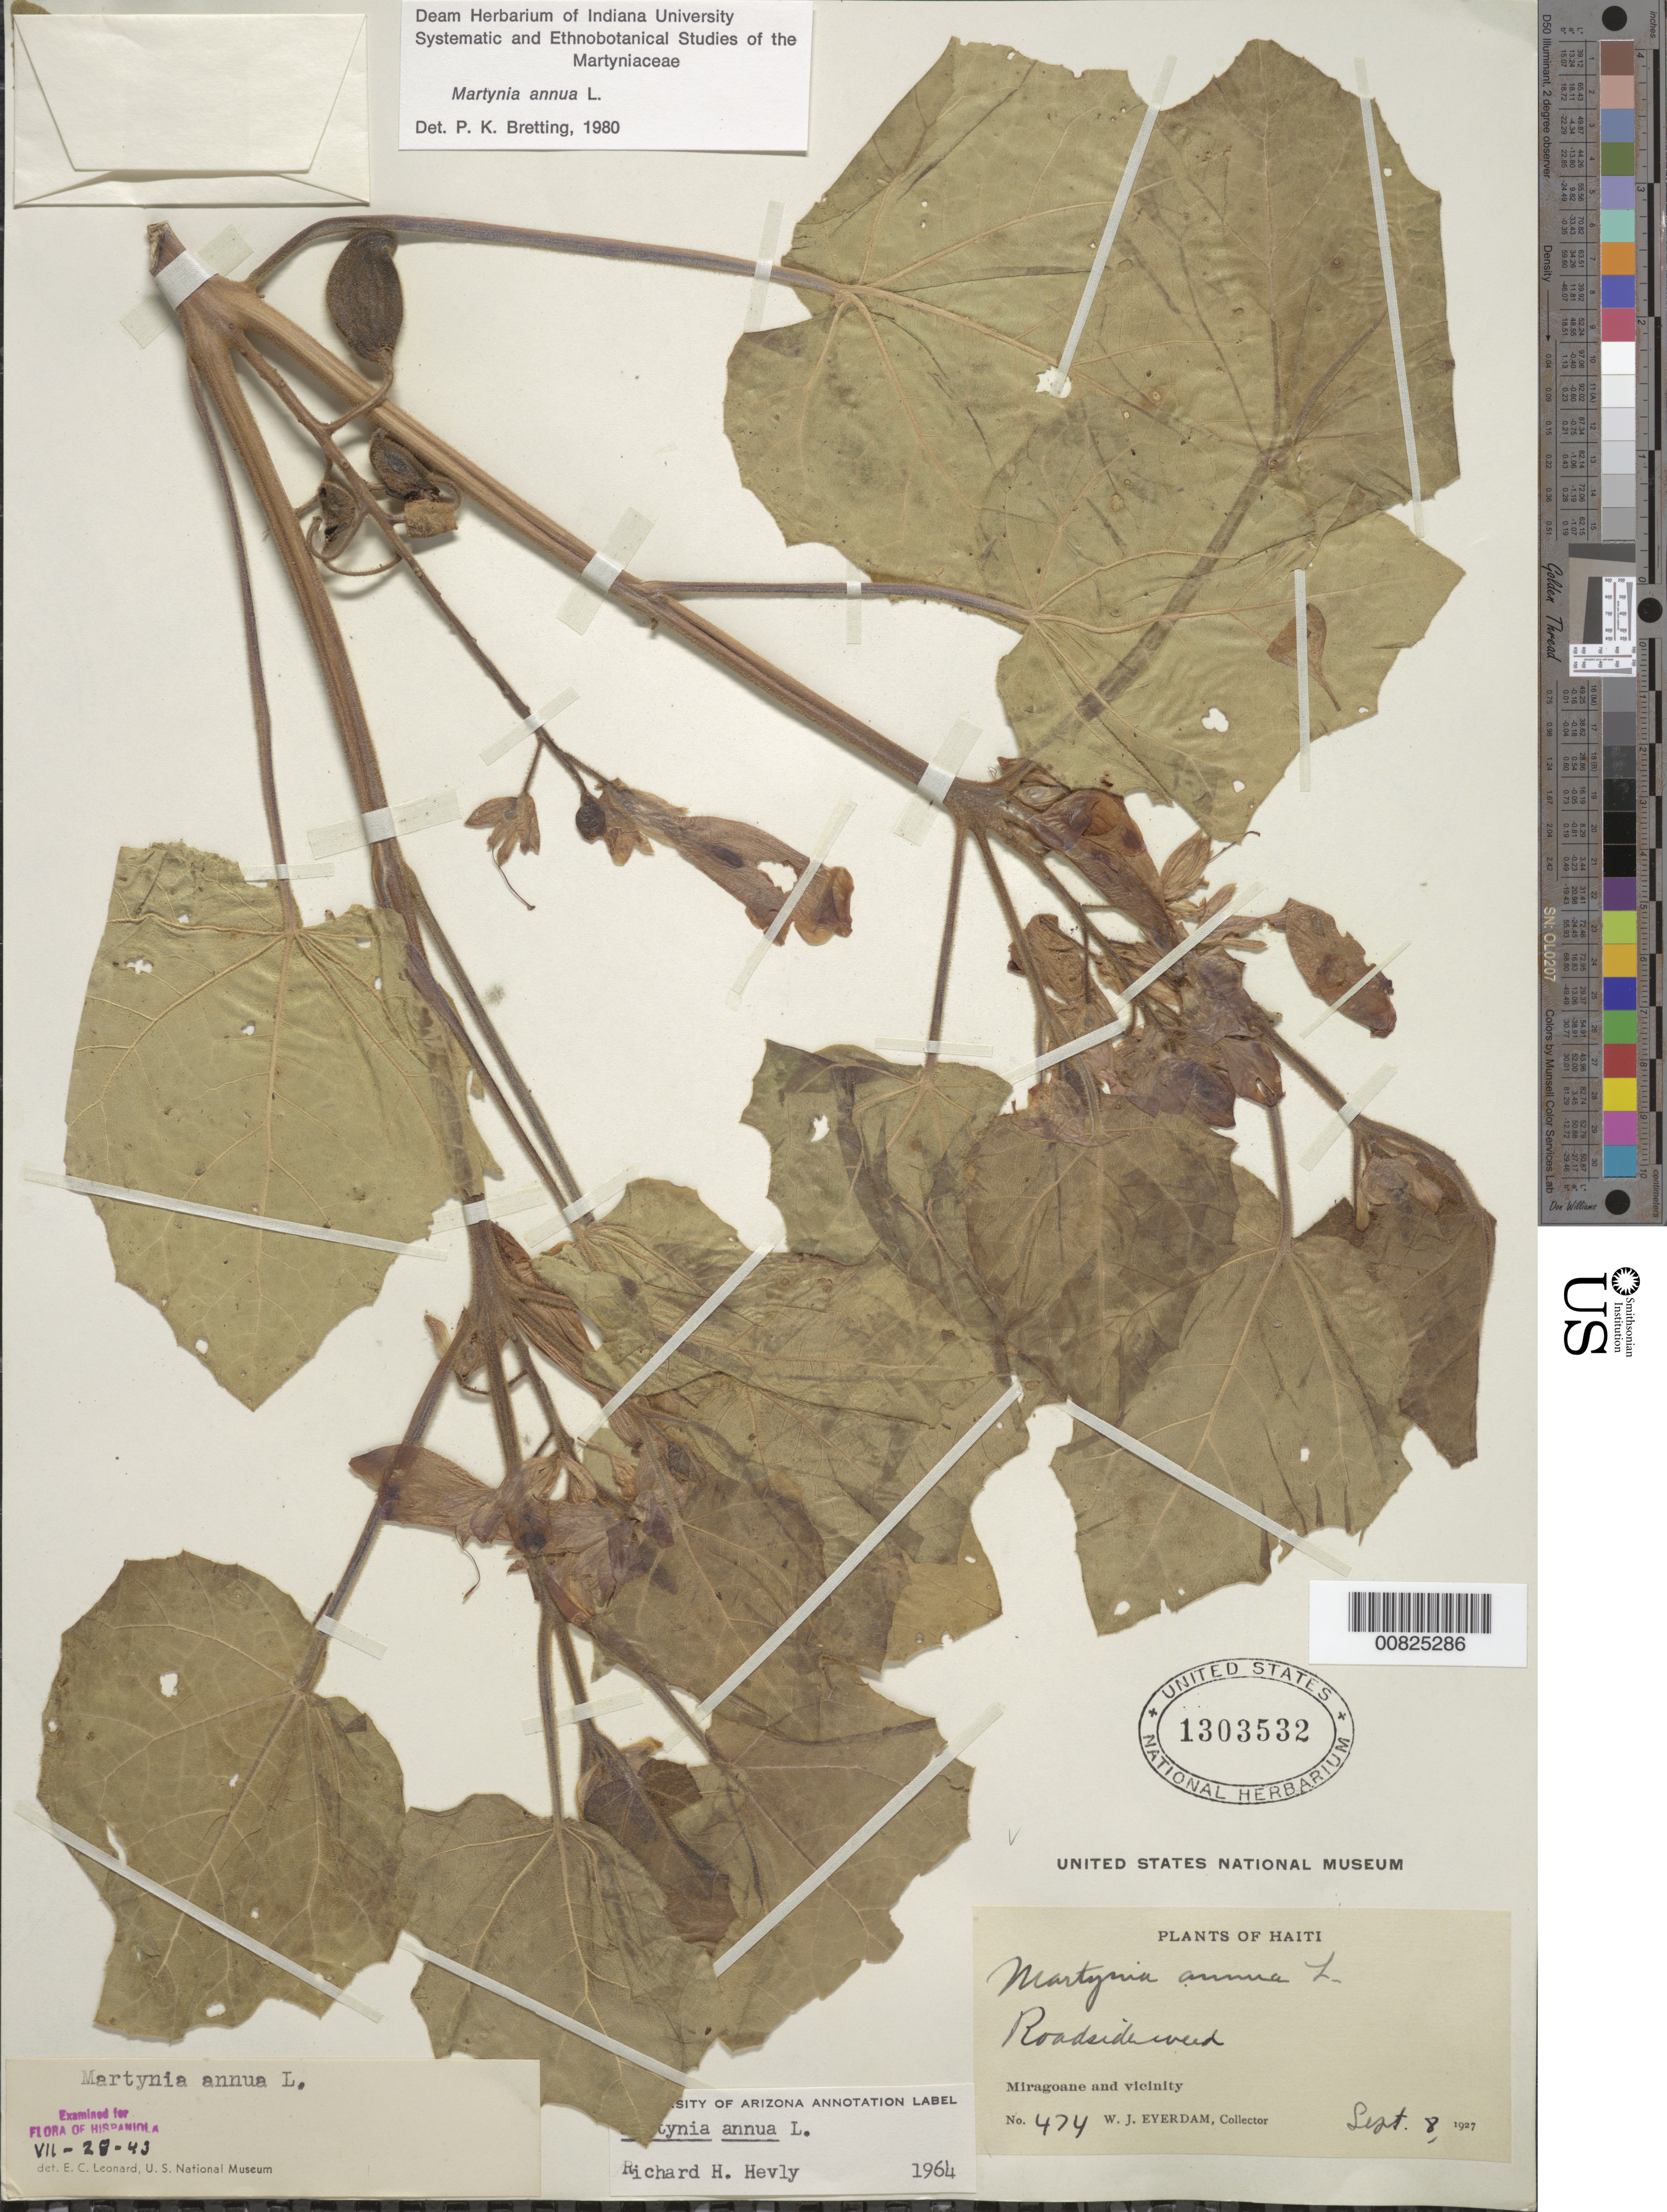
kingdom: Plantae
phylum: Tracheophyta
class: Magnoliopsida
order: Lamiales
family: Martyniaceae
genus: Martynia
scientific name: Martynia annua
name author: L.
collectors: W. J. Eyerdam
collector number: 474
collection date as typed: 08 Sep 1927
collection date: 1927-09-08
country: Haiti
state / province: Grand'Anse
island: Hispaniola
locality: Miragoane and vicinity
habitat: Roadside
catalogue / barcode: US 1303532